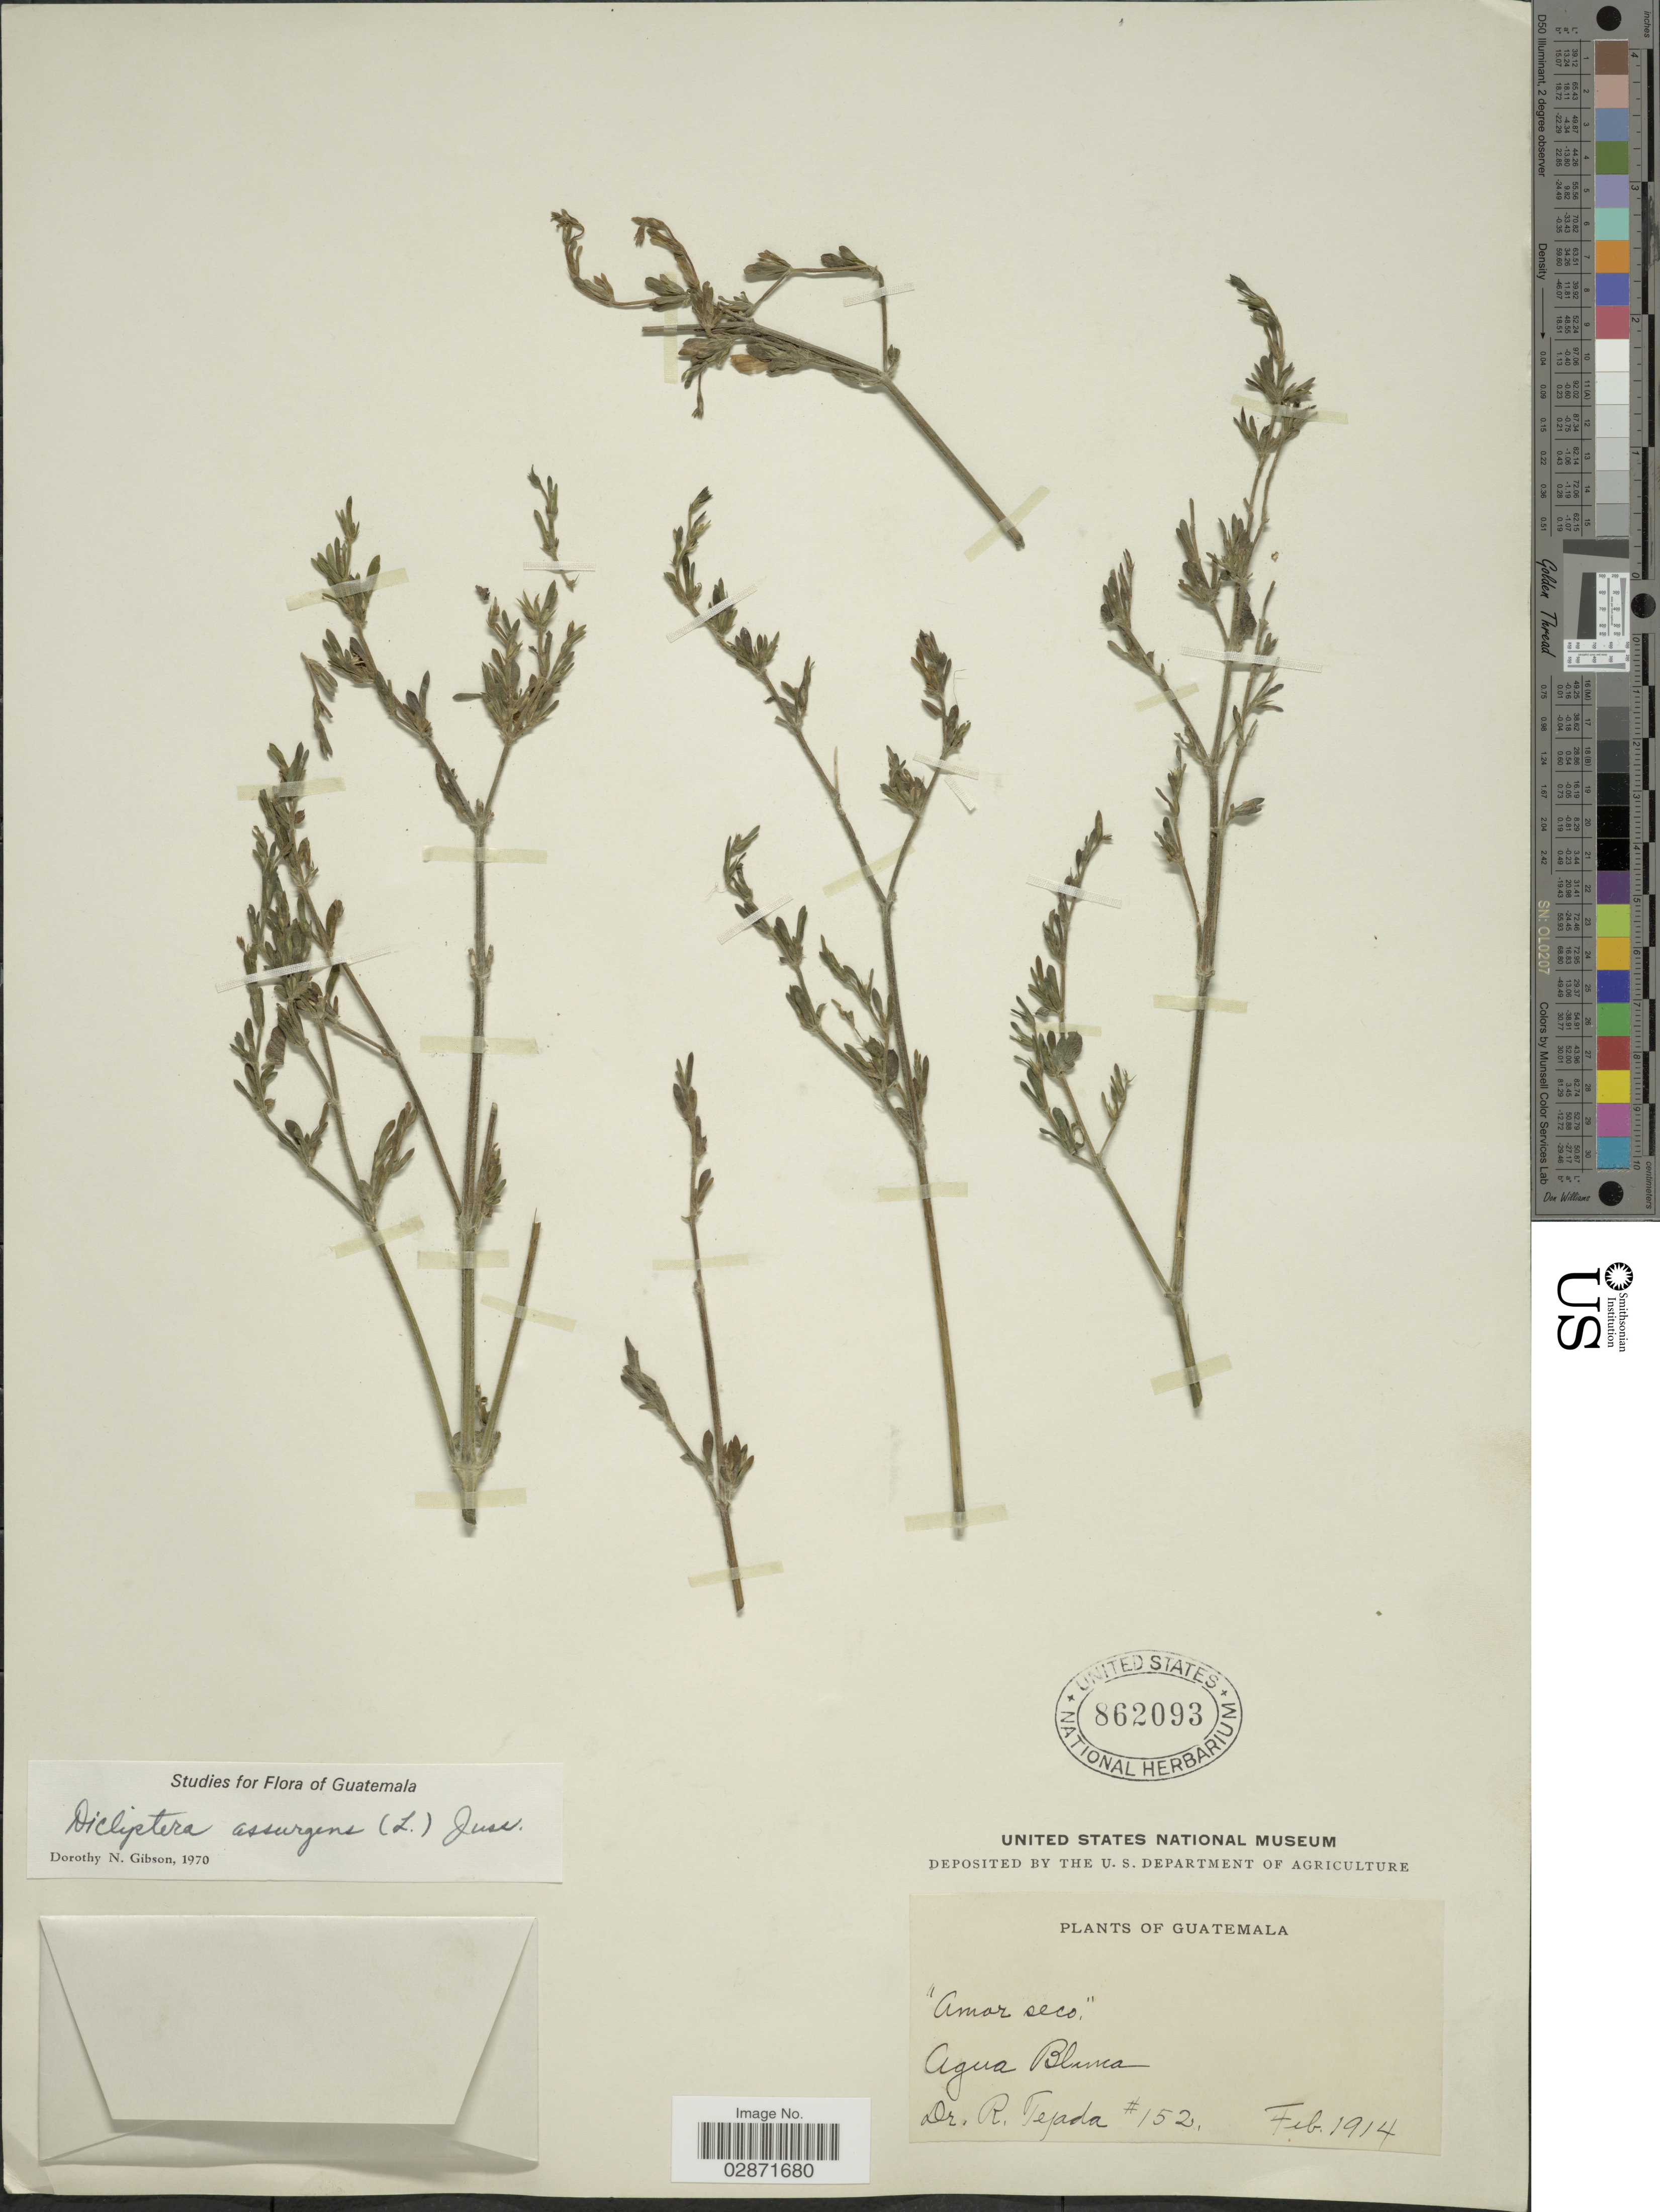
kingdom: Plantae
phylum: Tracheophyta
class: Magnoliopsida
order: Lamiales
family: Acanthaceae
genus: Dicliptera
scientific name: Dicliptera sexangularis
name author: (L.) Juss.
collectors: R. Tejada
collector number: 152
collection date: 1914-02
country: Guatemala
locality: Agua Blanca.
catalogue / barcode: US 862093